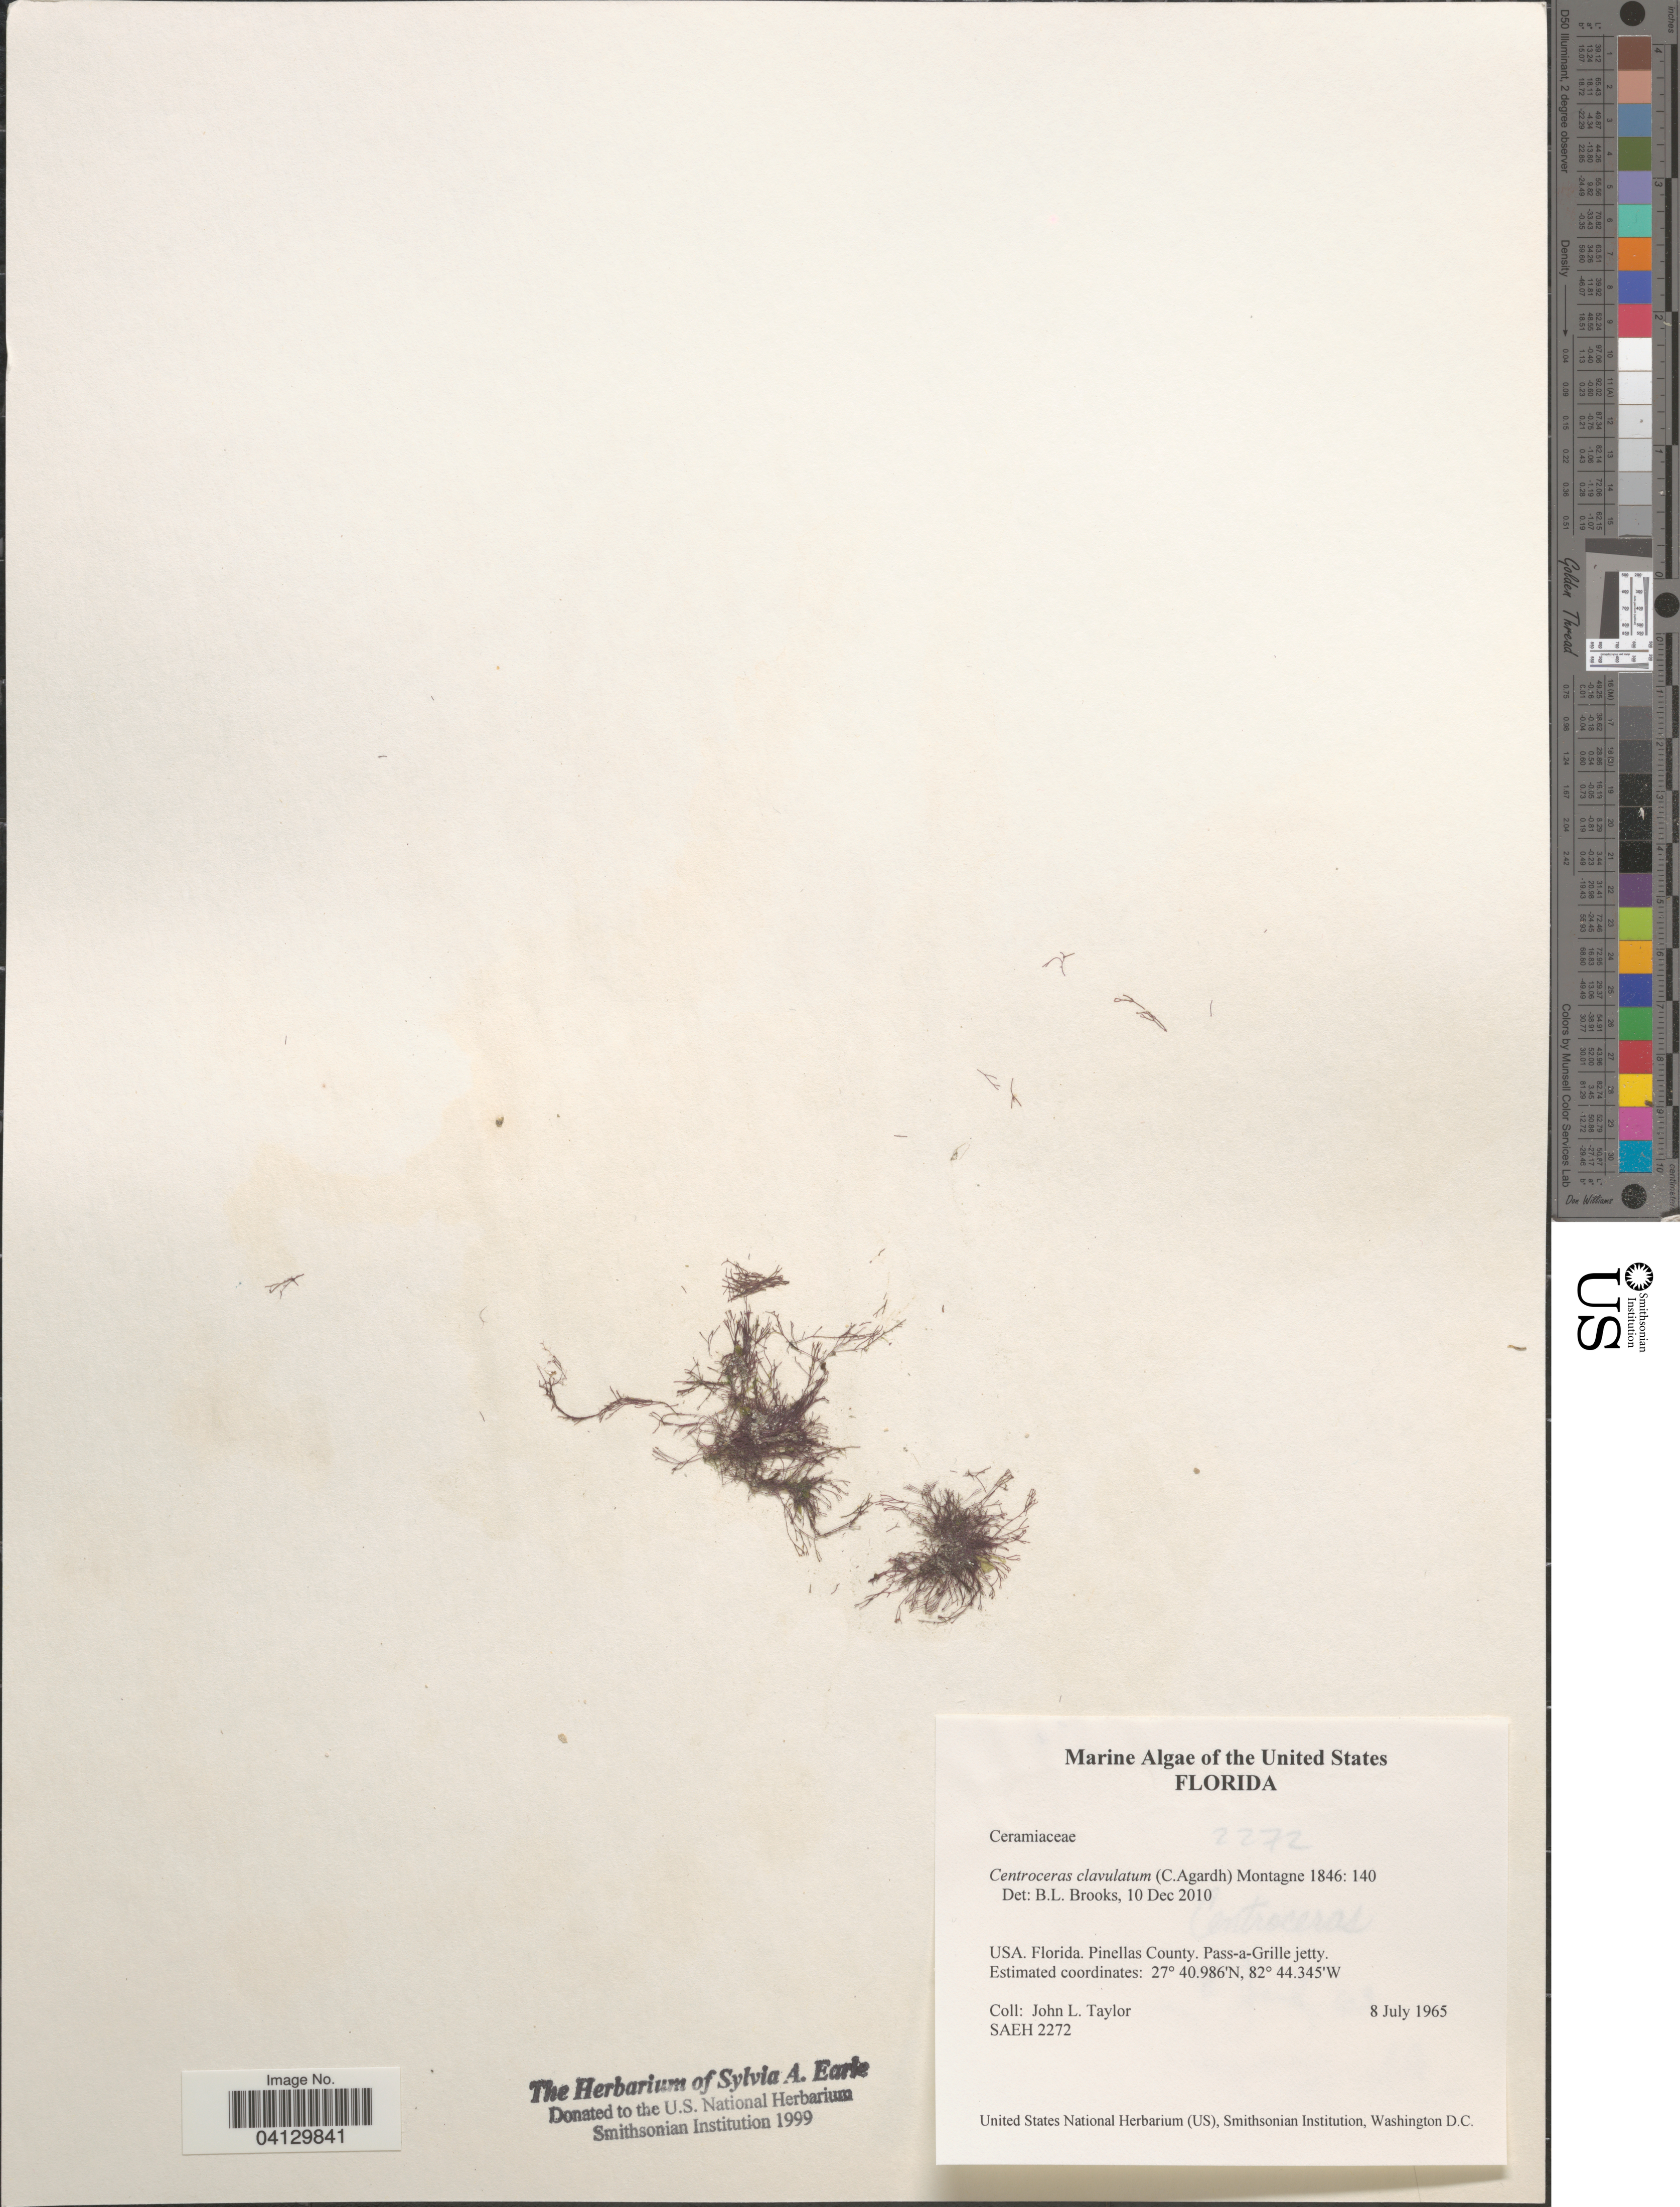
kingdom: Plantae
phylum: Rhodophyta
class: Florideophyceae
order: Ceramiales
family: Ceramiaceae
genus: Centroceras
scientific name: Centroceras clavulatum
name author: (C. Agardh) Mont.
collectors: J. L. Taylor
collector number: SAEH2272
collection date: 1965-07-08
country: United States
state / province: Florida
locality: Pinellas County. Pass-a-Grille jetty.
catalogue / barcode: US 328690